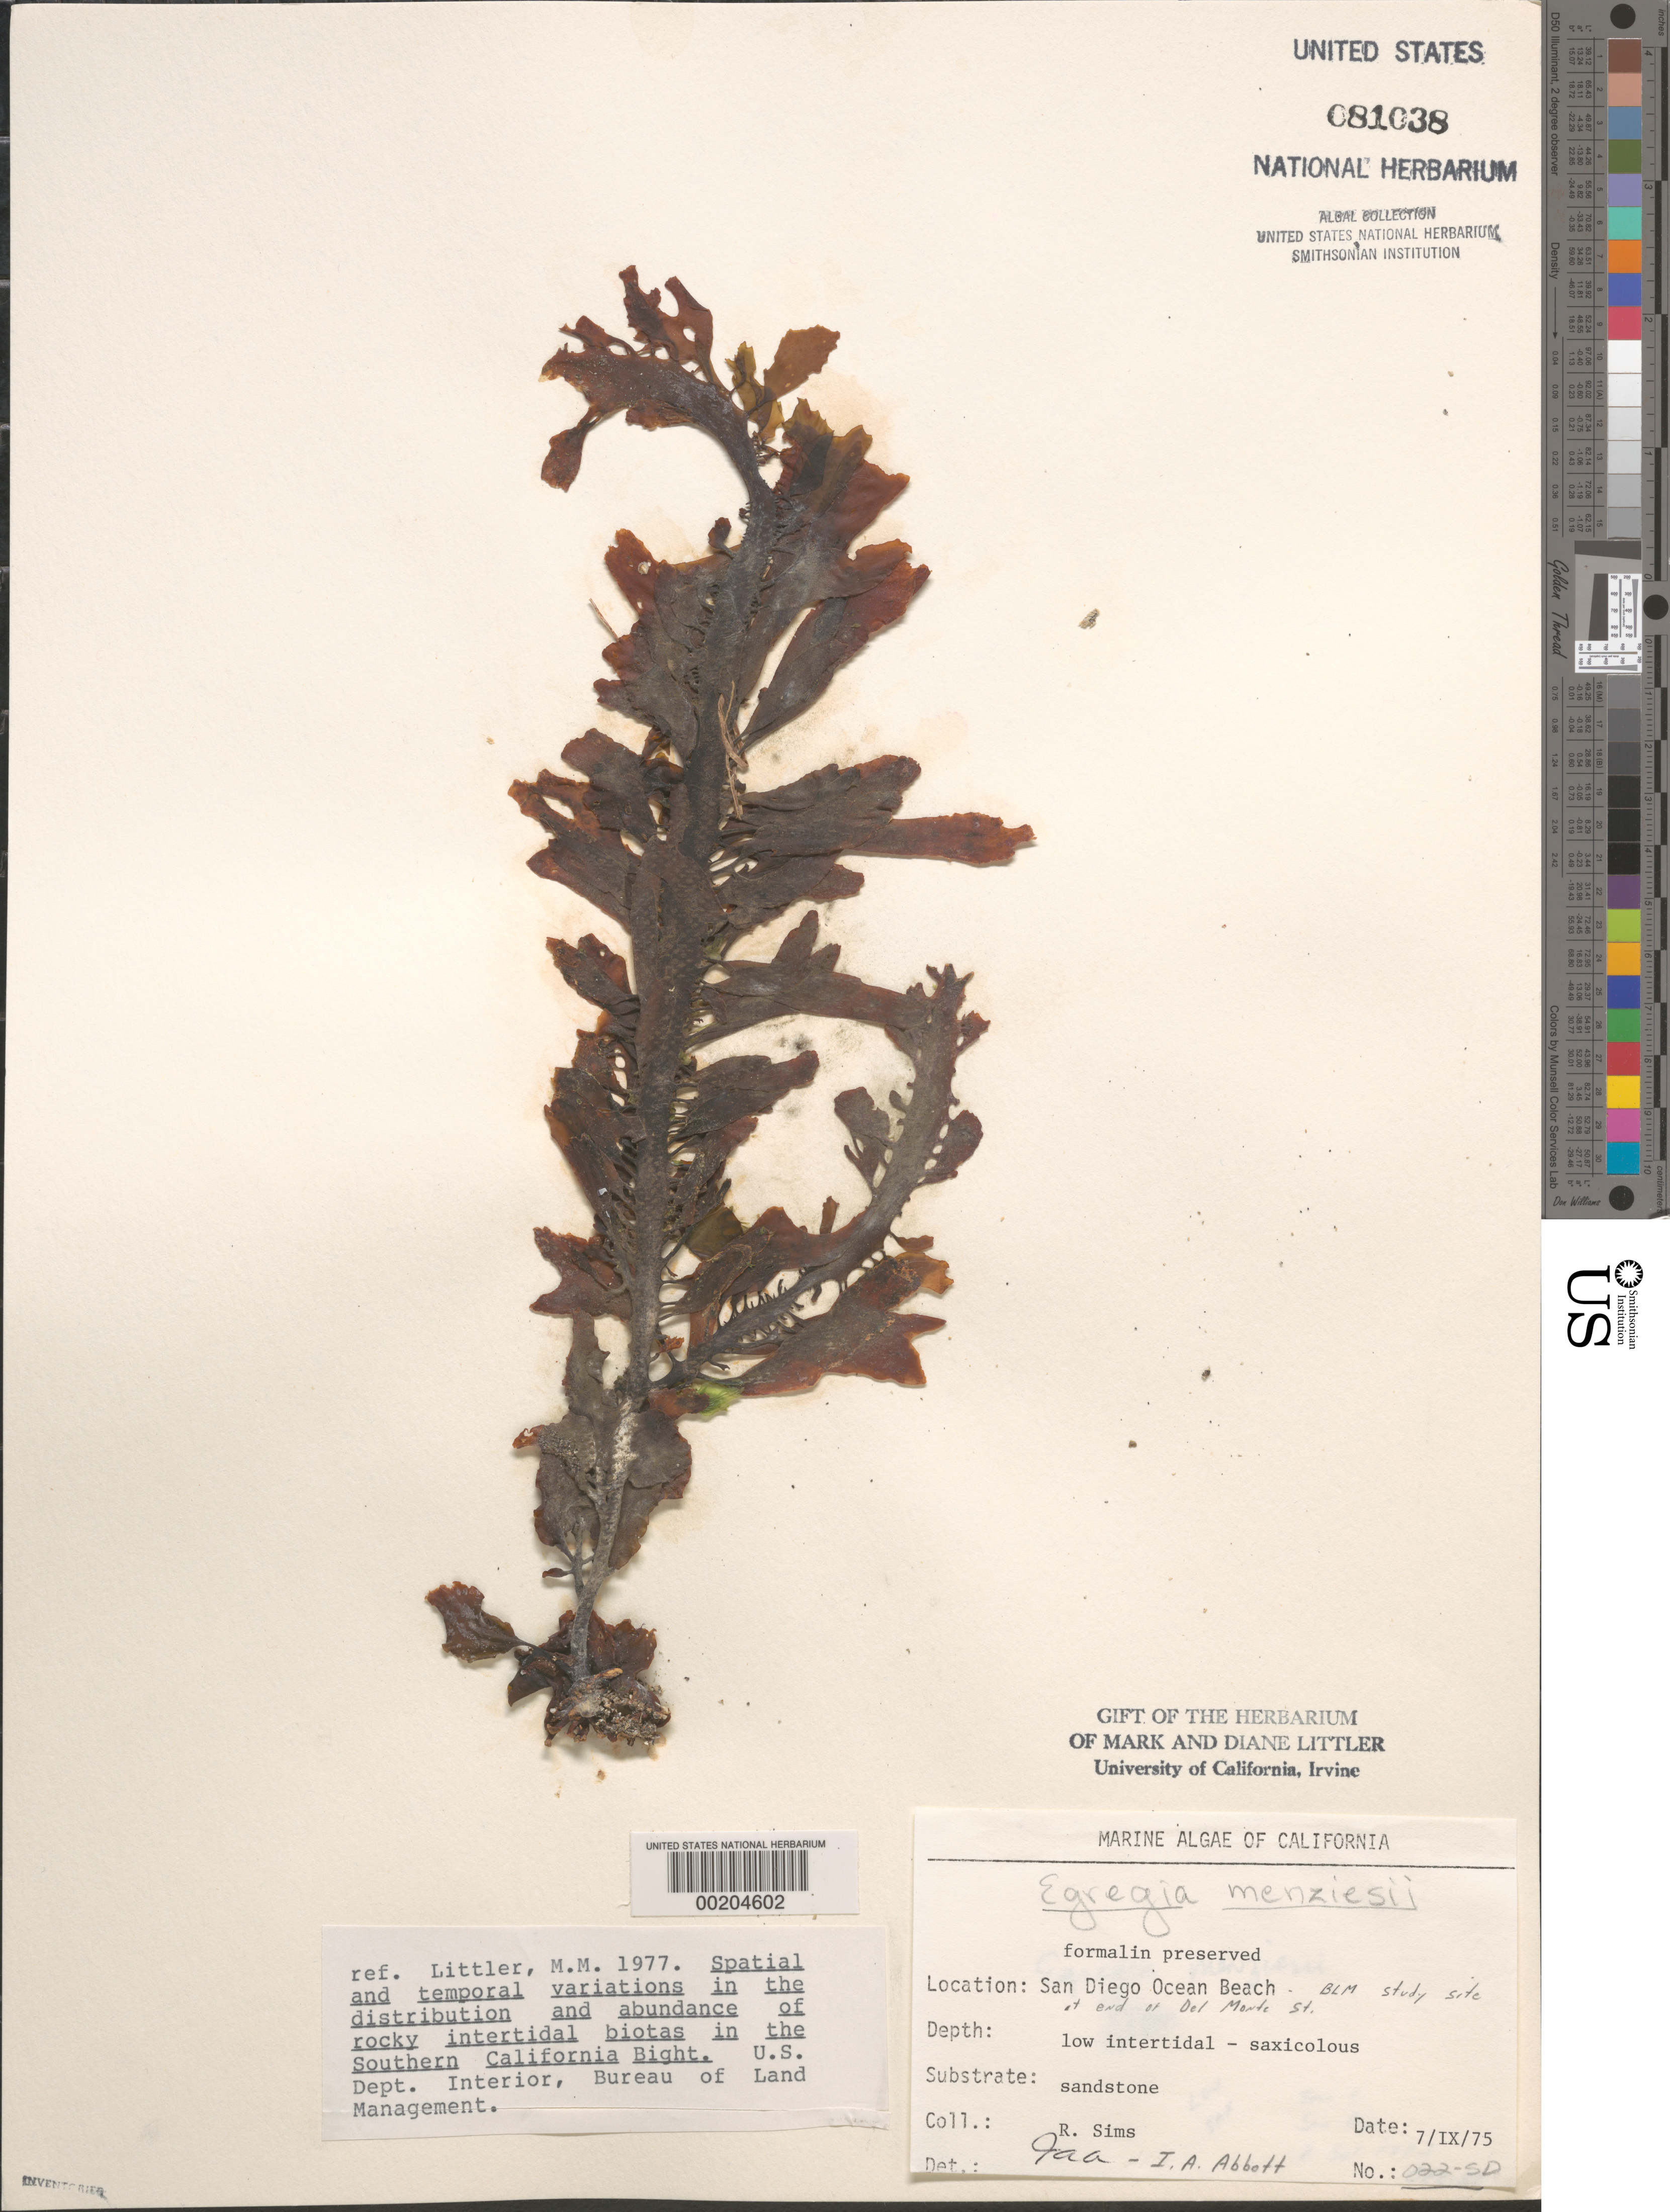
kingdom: Chromista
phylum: Ochrophyta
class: Phaeophyceae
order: Laminariales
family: Lessoniaceae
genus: Egregia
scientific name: Egregia menziesii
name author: (Turner) Aresch.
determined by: Abbott, Isabella A.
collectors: R. H. Sims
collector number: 022-sd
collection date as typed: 07 Sep 1975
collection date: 1975-09-07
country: United States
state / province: California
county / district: San Diego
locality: End of Del Monte Street, Ocean Beach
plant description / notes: BLM-SOCALBIGHT Rocky Intertidal Survey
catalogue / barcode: US 81038